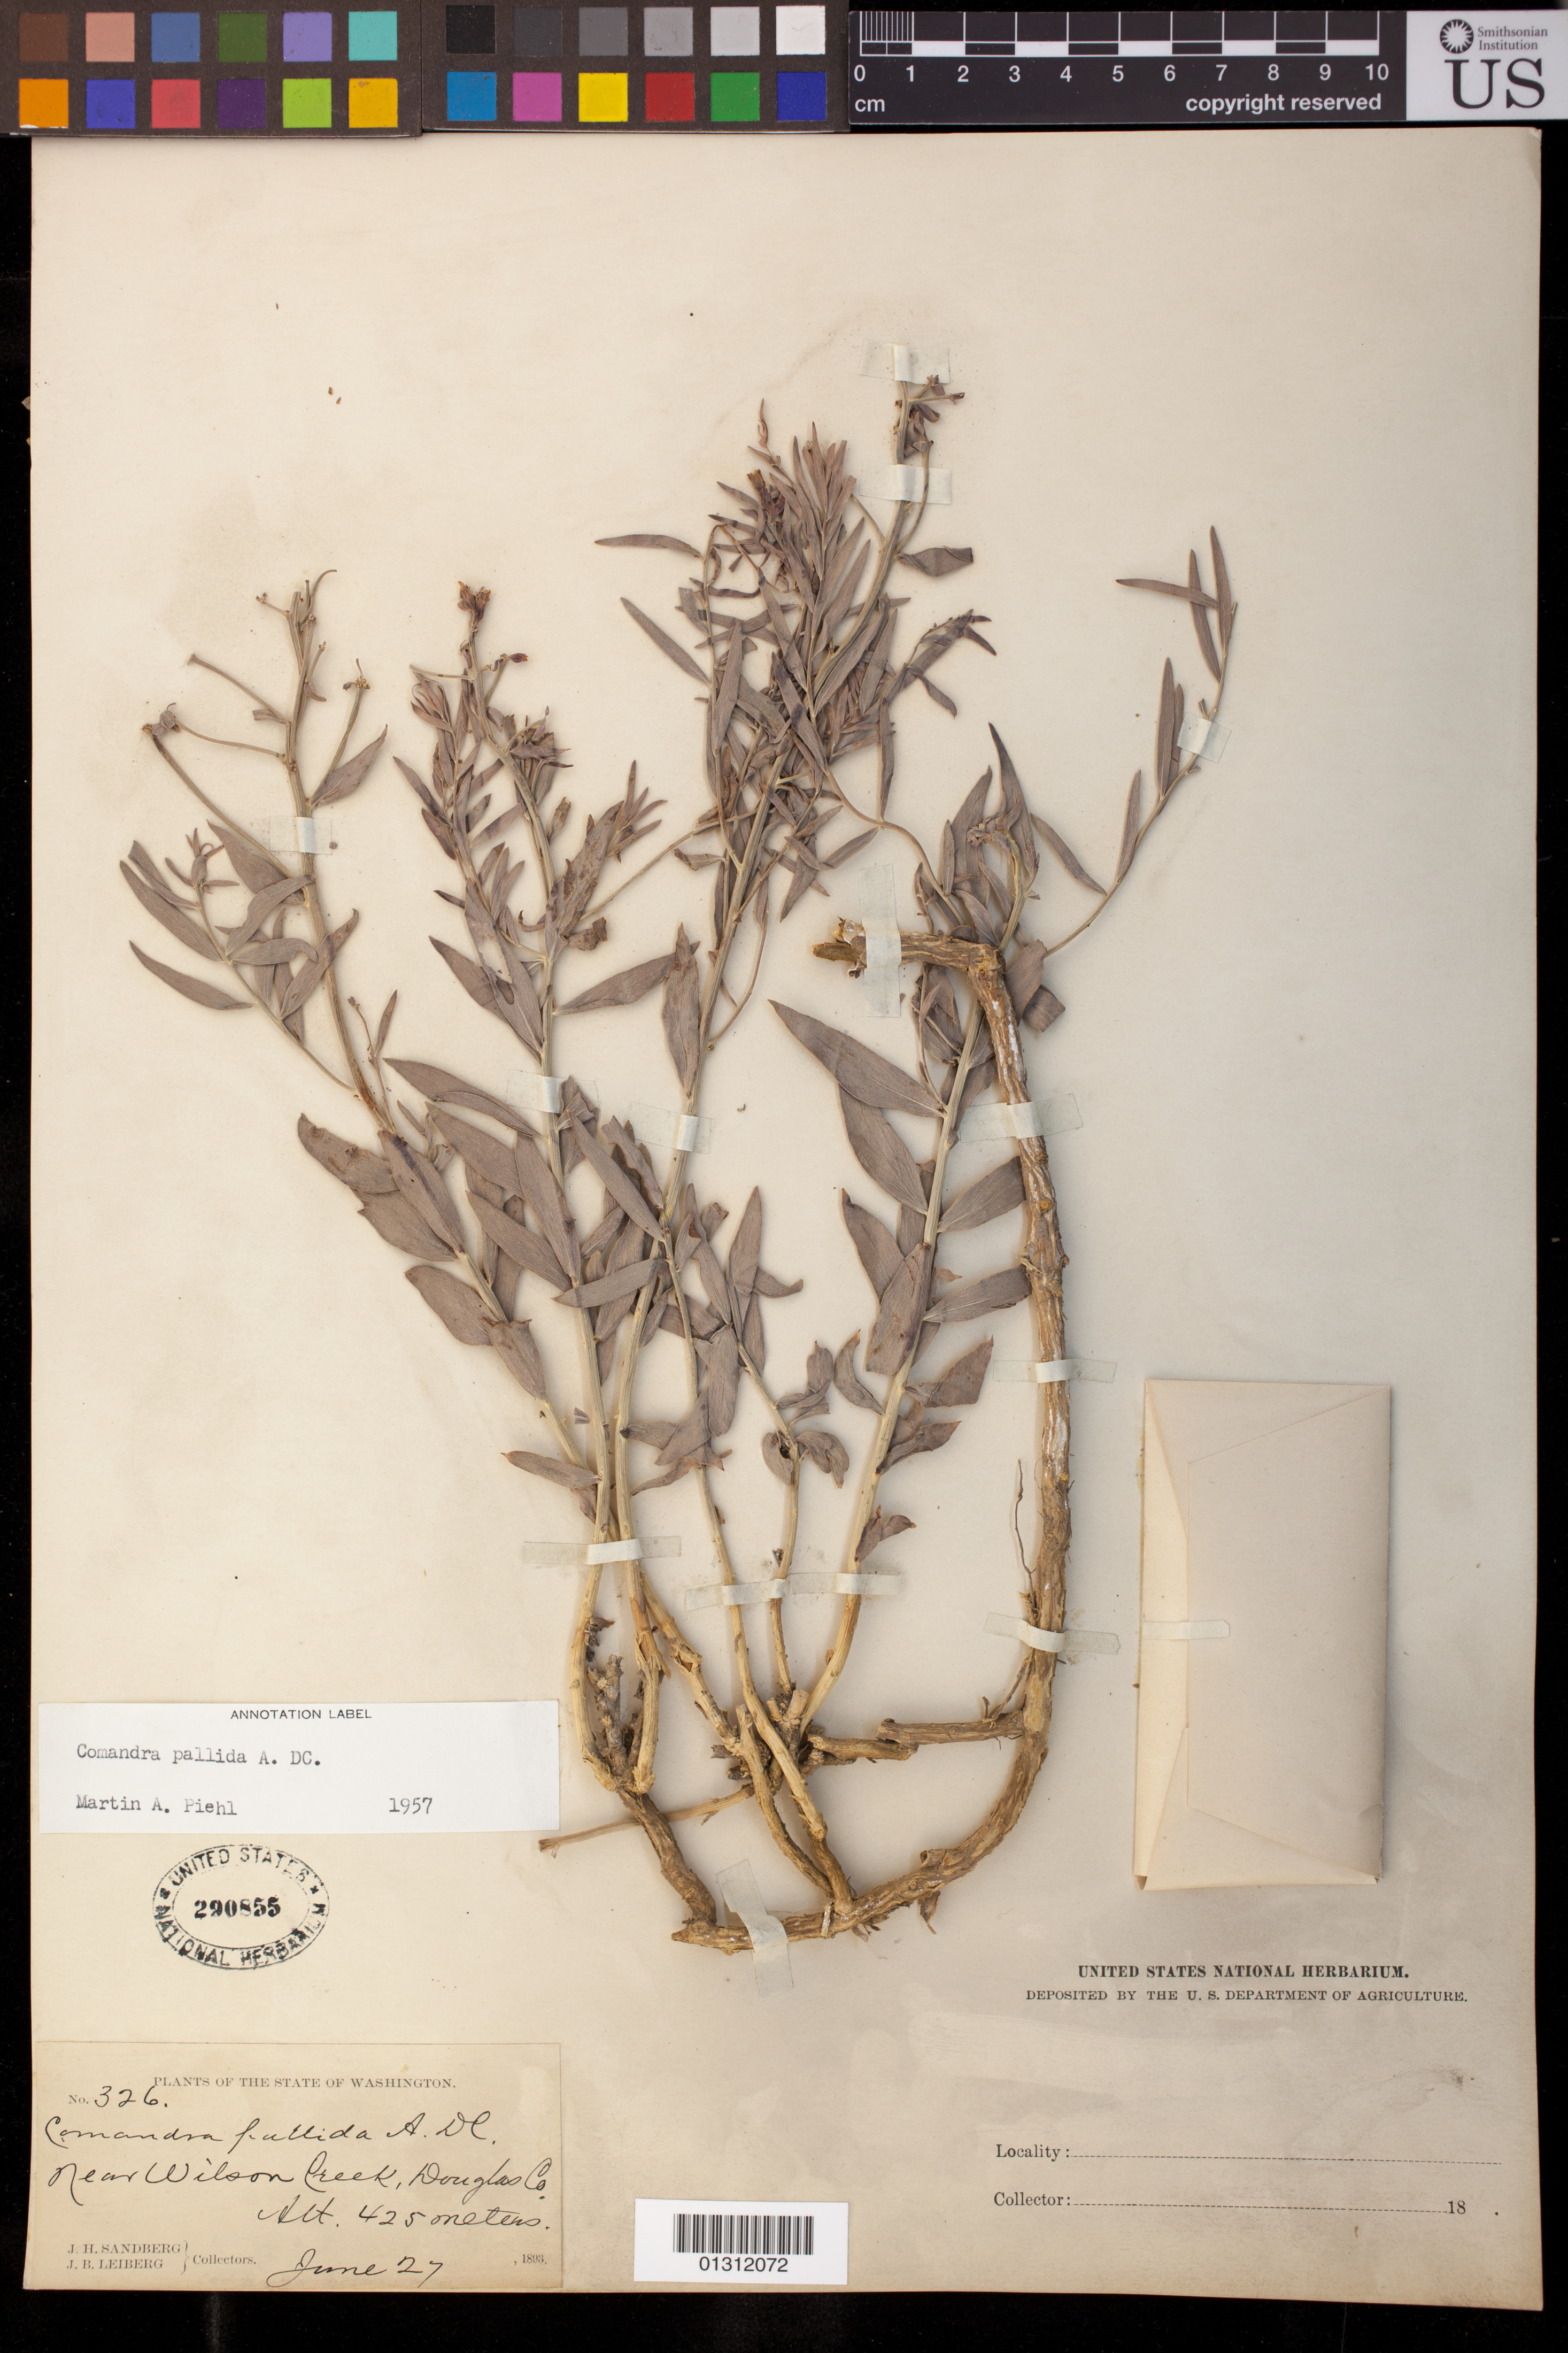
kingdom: Plantae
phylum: Tracheophyta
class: Magnoliopsida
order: Santalales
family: Comandraceae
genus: Comandra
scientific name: Comandra pallida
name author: A. DC.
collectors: J. H. Sandberg & J. B. Leiberg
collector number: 326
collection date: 1893-06-27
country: United States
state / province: Washington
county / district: Douglas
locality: Near Wilson Creek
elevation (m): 425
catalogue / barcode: US 290855